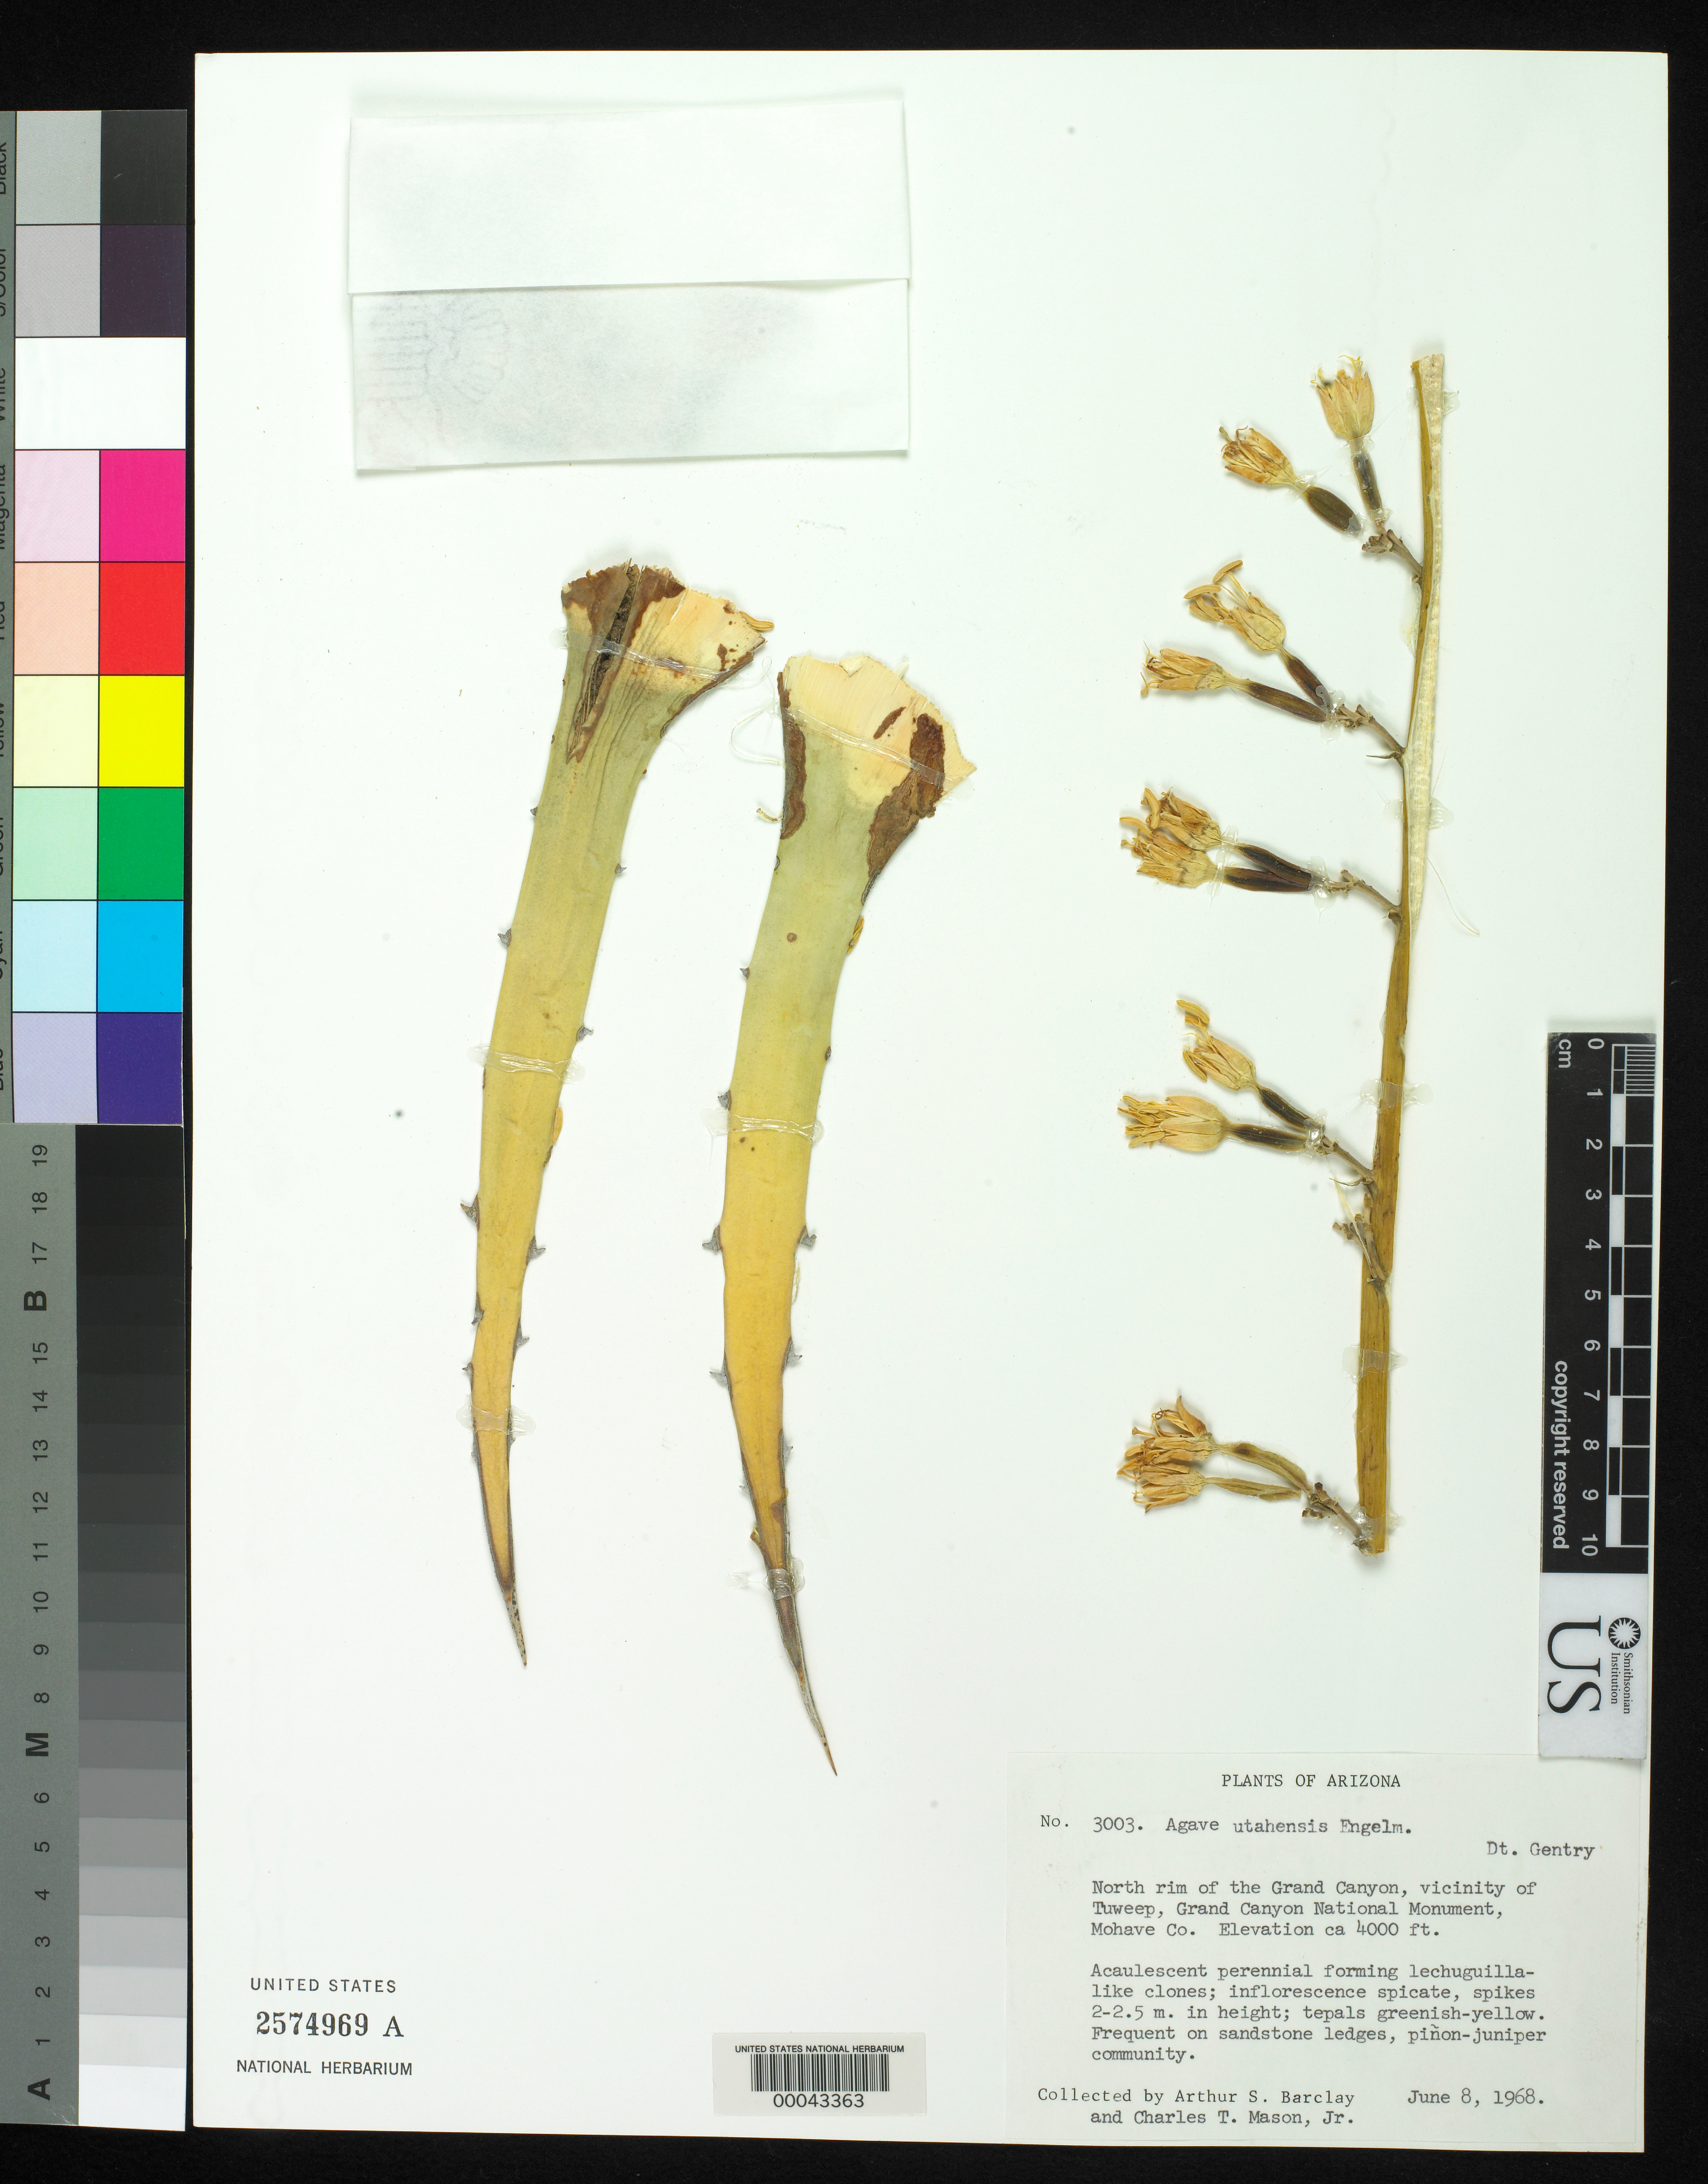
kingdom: Plantae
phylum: Tracheophyta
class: Liliopsida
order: Asparagales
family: Asparagaceae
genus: Agave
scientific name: Agave utahensis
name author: Engelm.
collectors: A. S. Barclay & C. Mason Jr.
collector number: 3003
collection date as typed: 08 Jun 1968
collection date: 1968-06-08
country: United States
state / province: Arizona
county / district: Mohave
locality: N rim of the grand canyon, vicinity of tuweep, grand canyon national monument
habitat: Sandstone ledges, pinon-juniper community.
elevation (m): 1219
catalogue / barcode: US 2574969A